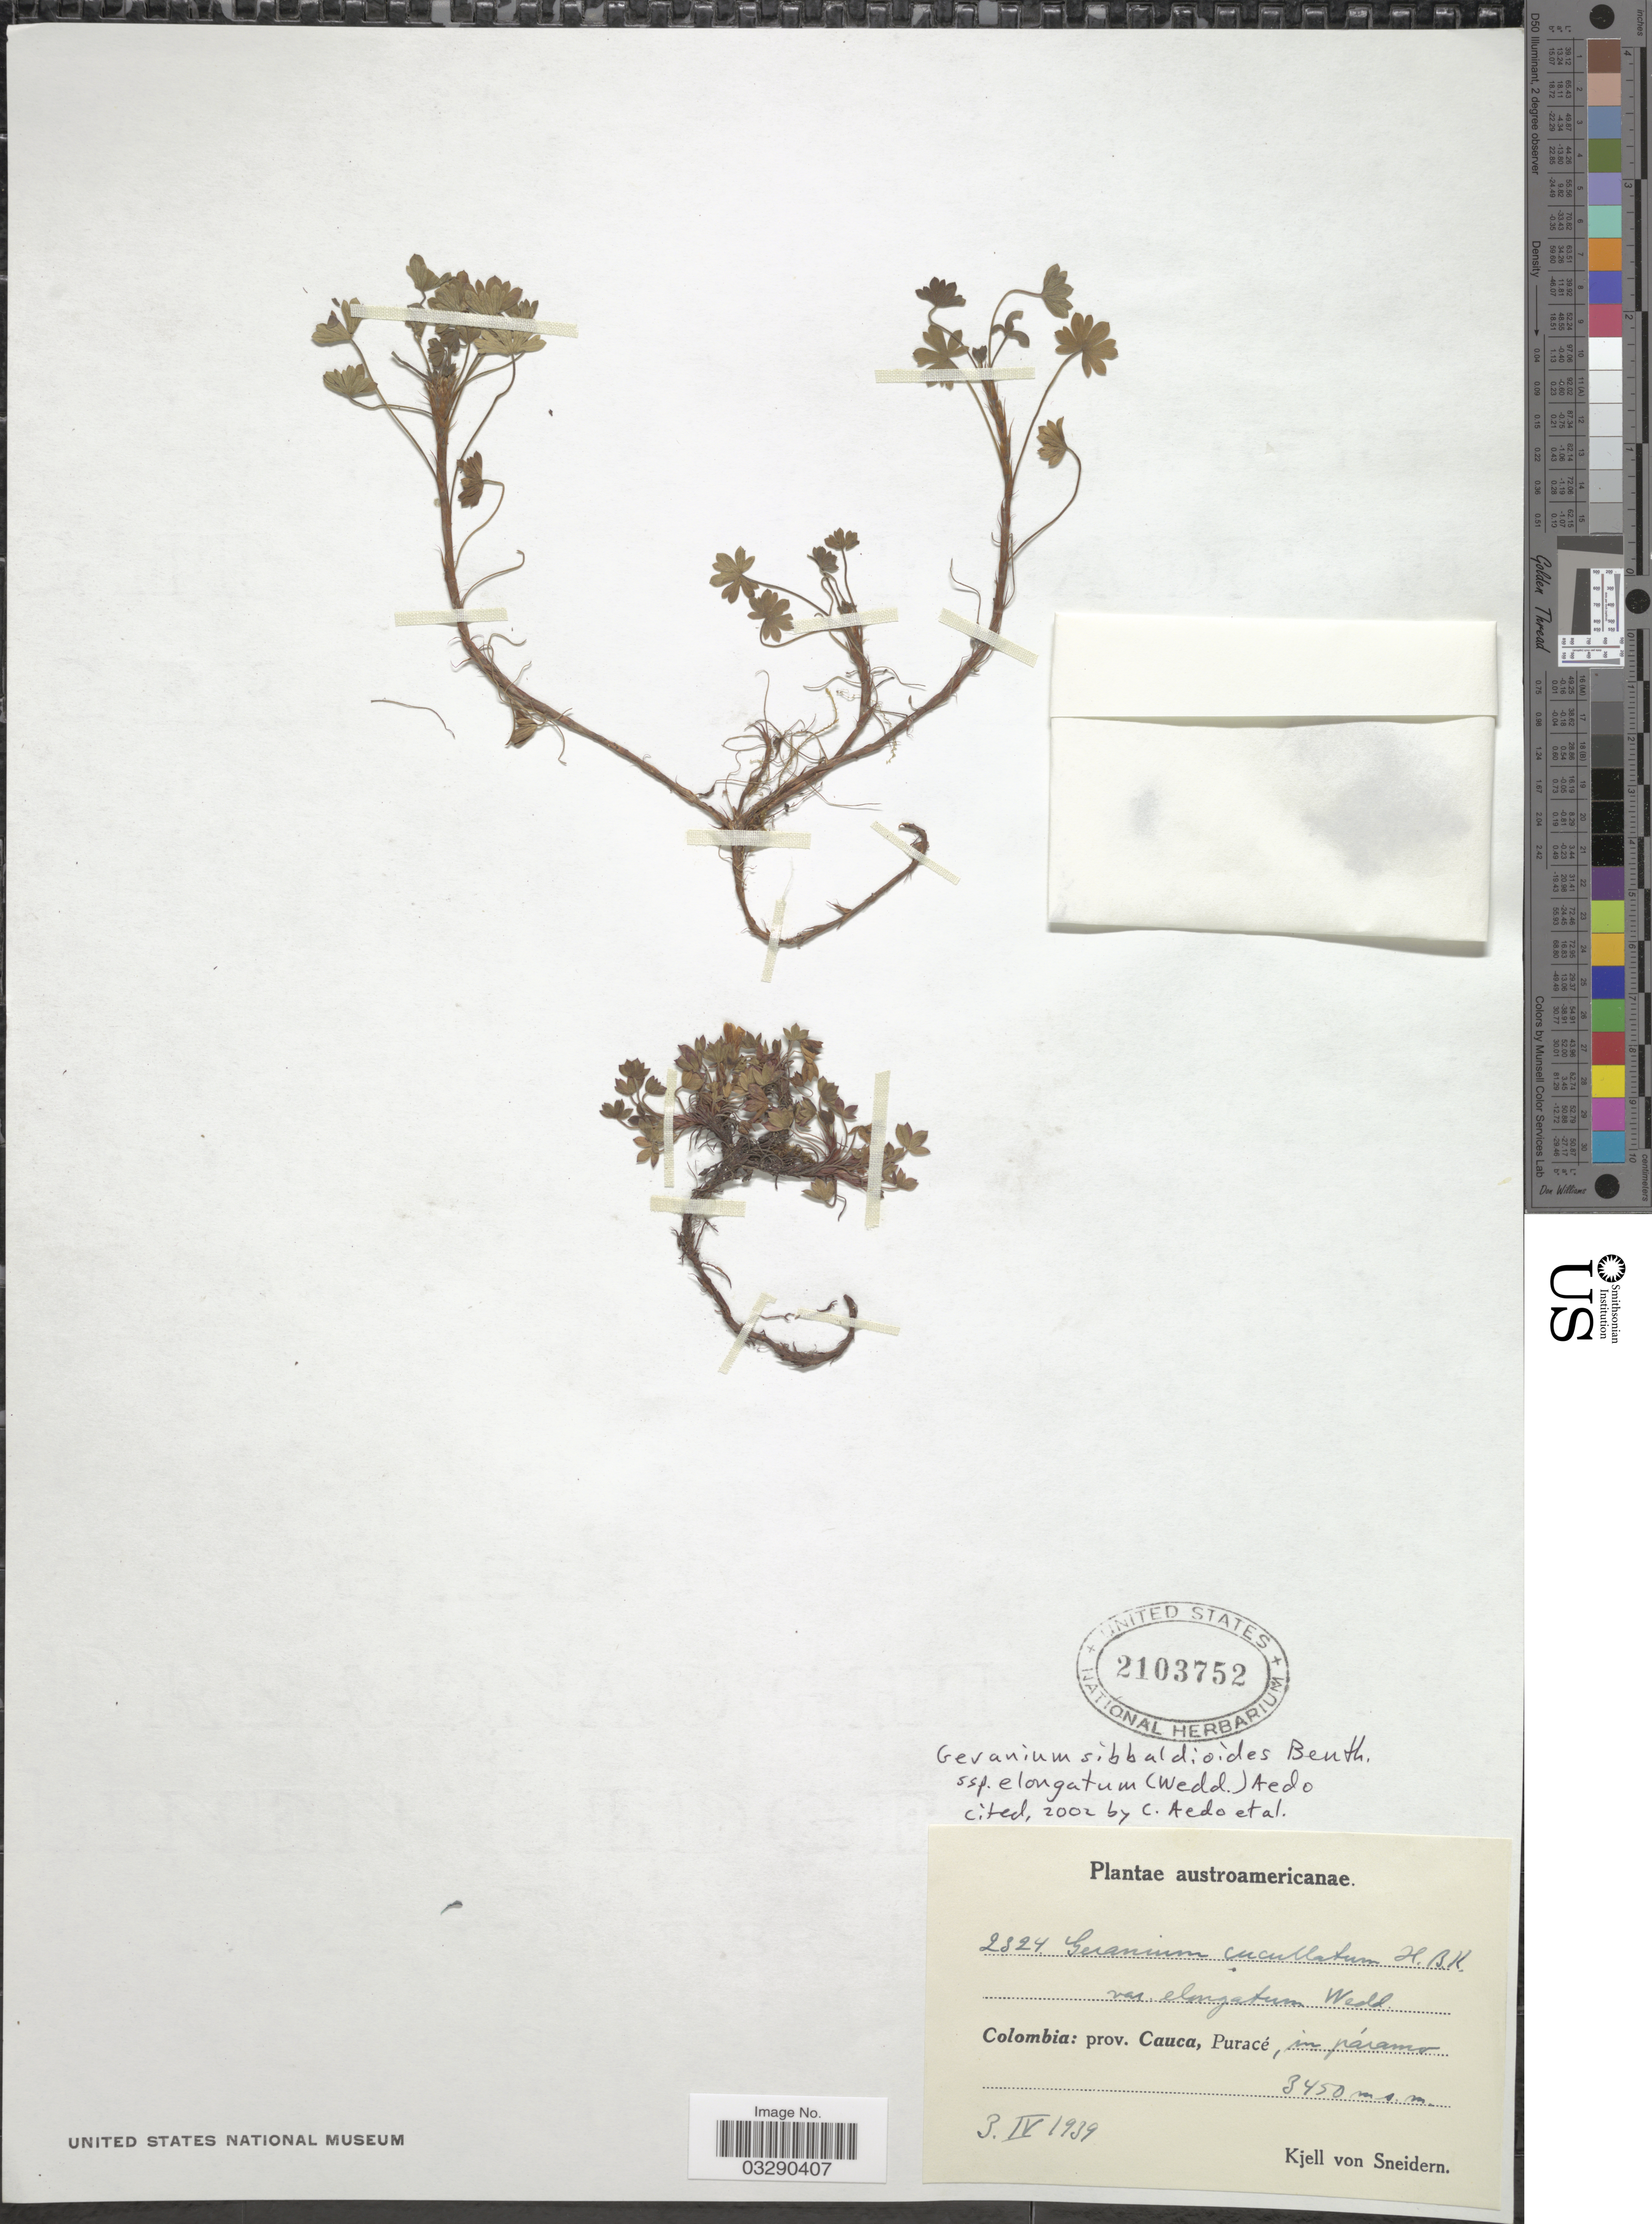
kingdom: Plantae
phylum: Tracheophyta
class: Magnoliopsida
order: Geraniales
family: Geraniaceae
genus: Geranium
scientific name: Geranium sibbaldioides subsp. elongatum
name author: (Wedd.) Aedo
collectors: K. von Sneidern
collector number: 2324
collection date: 1939-04-03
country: Colombia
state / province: Cauca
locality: Puracé.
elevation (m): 3450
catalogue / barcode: US 2103752